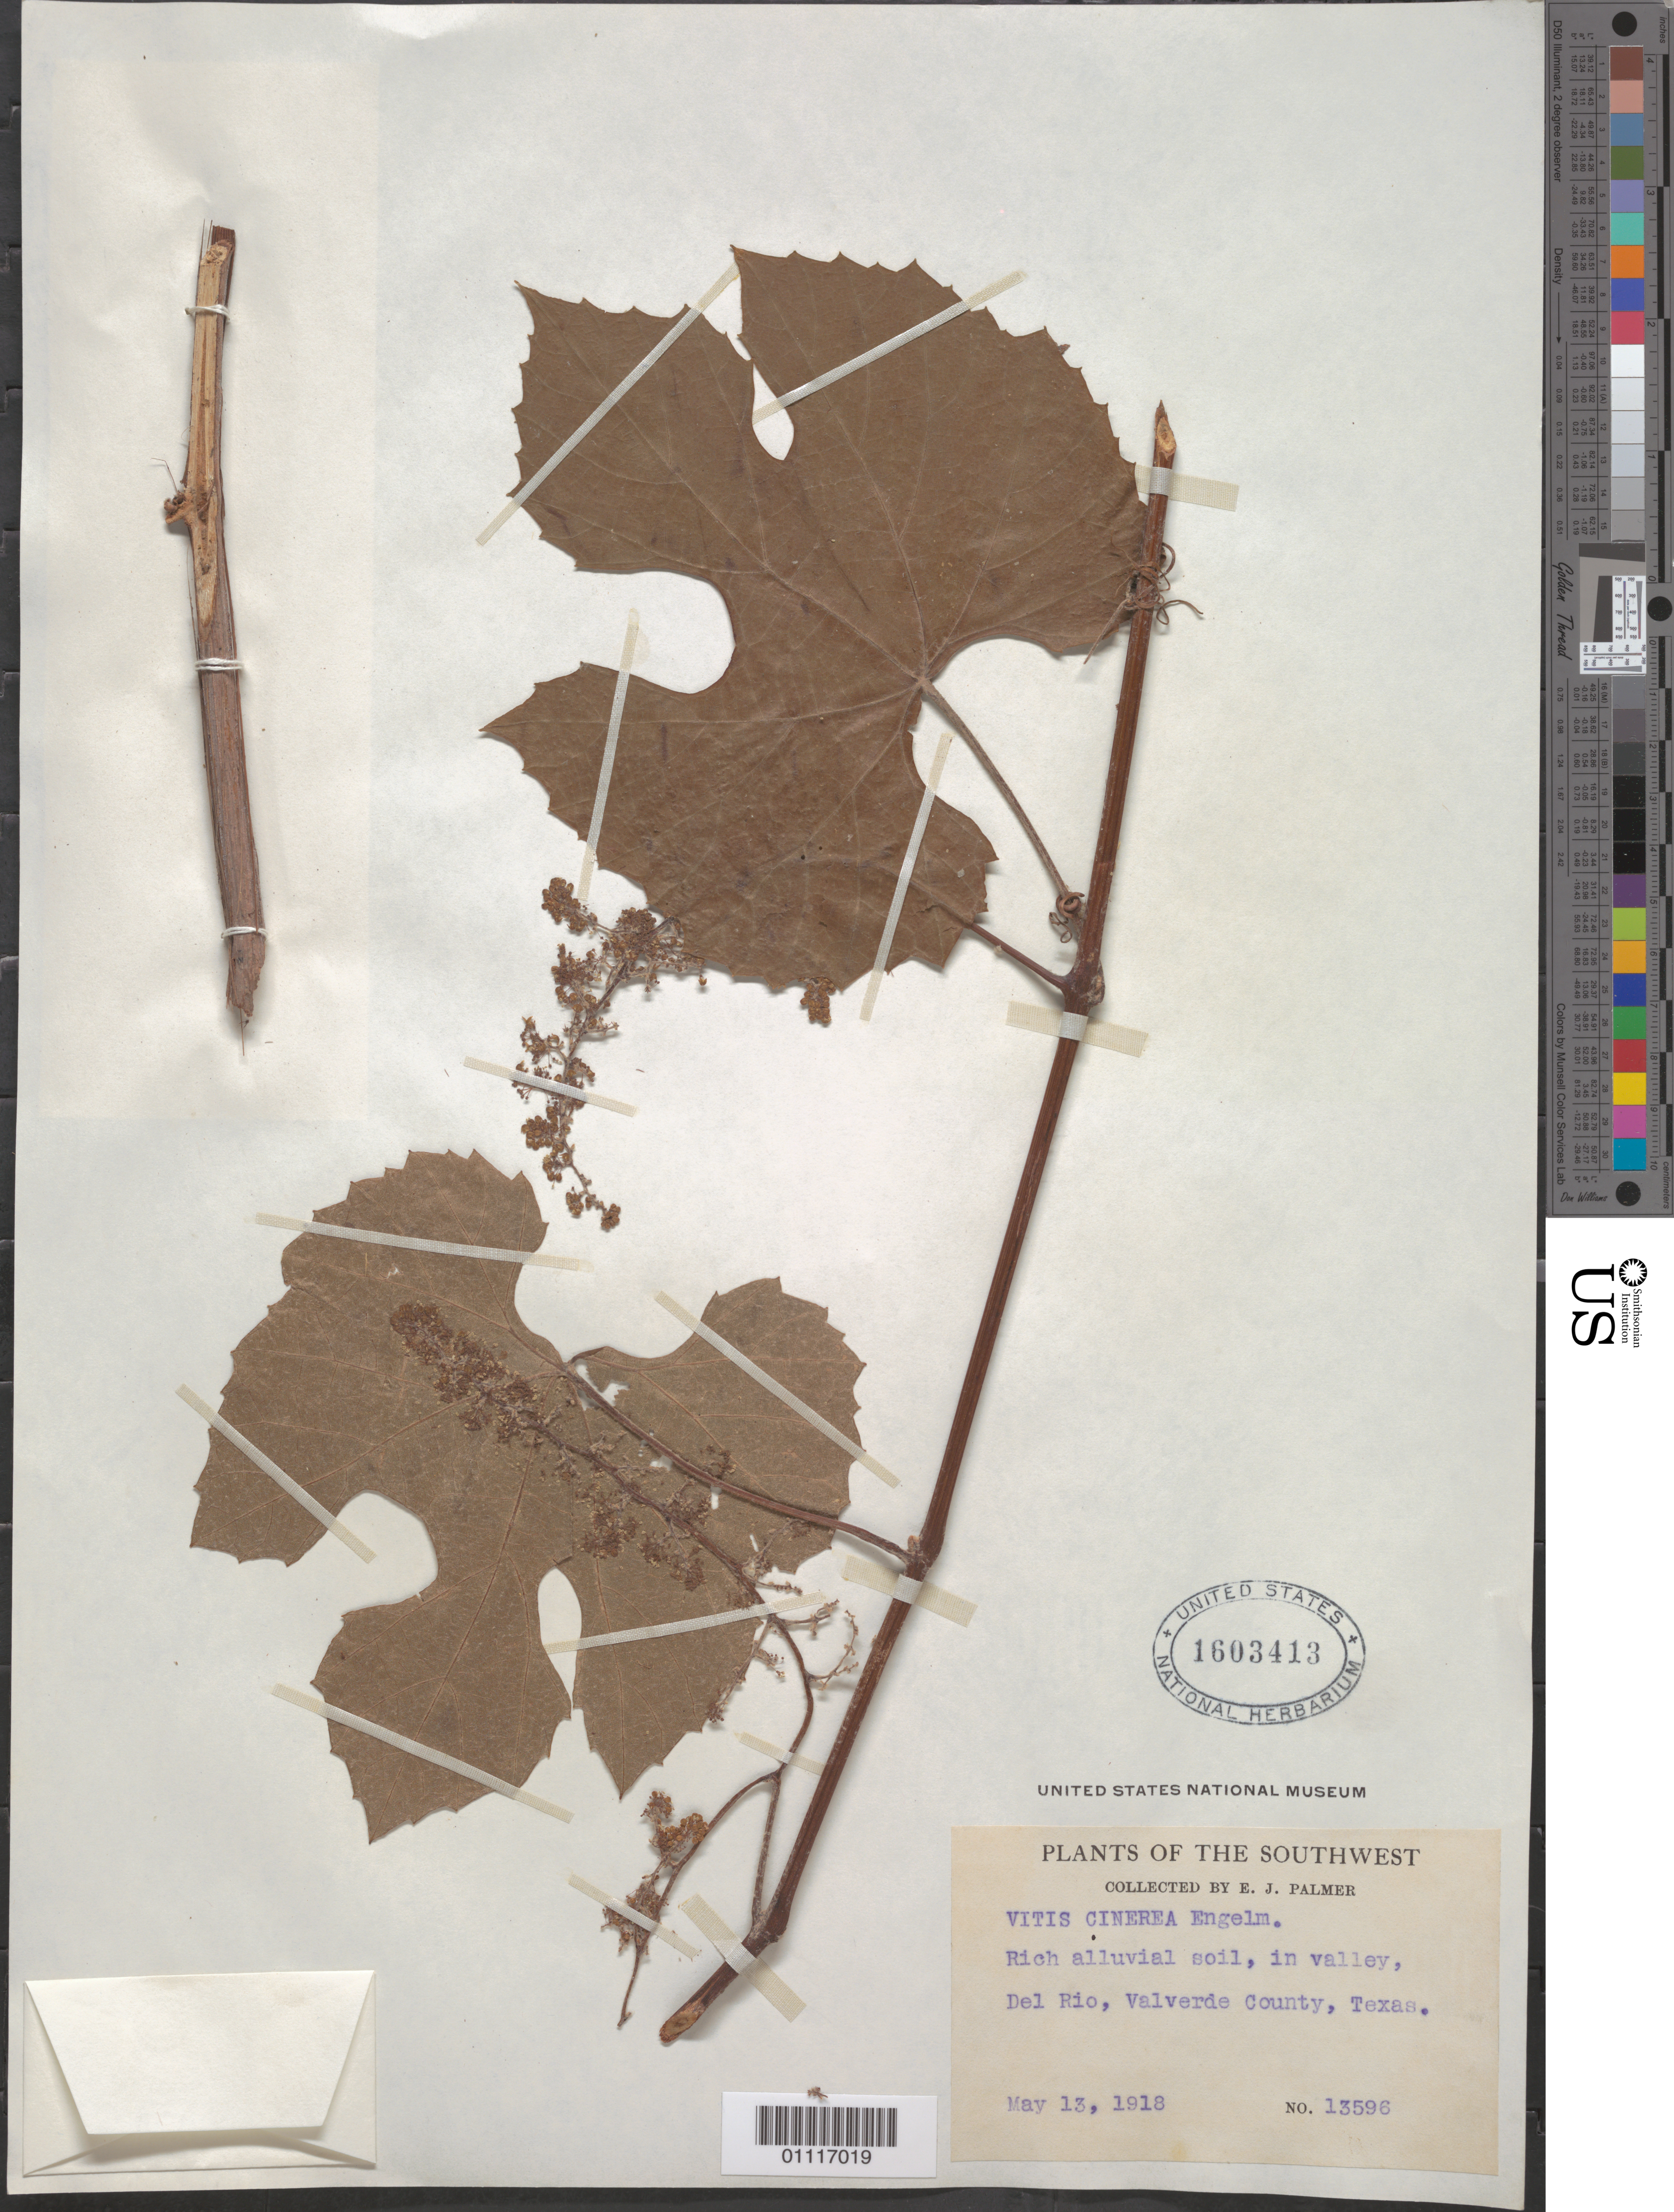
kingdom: Plantae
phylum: Tracheophyta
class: Magnoliopsida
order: Vitales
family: Vitaceae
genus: Vitis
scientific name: Vitis cinerea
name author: (Engelm.) Millardet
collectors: E. J. Palmer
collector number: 13596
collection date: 1918-05-13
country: United States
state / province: Texas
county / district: Valverde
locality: Del Rio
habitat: Rich alluvial soil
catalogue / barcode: US 1603413